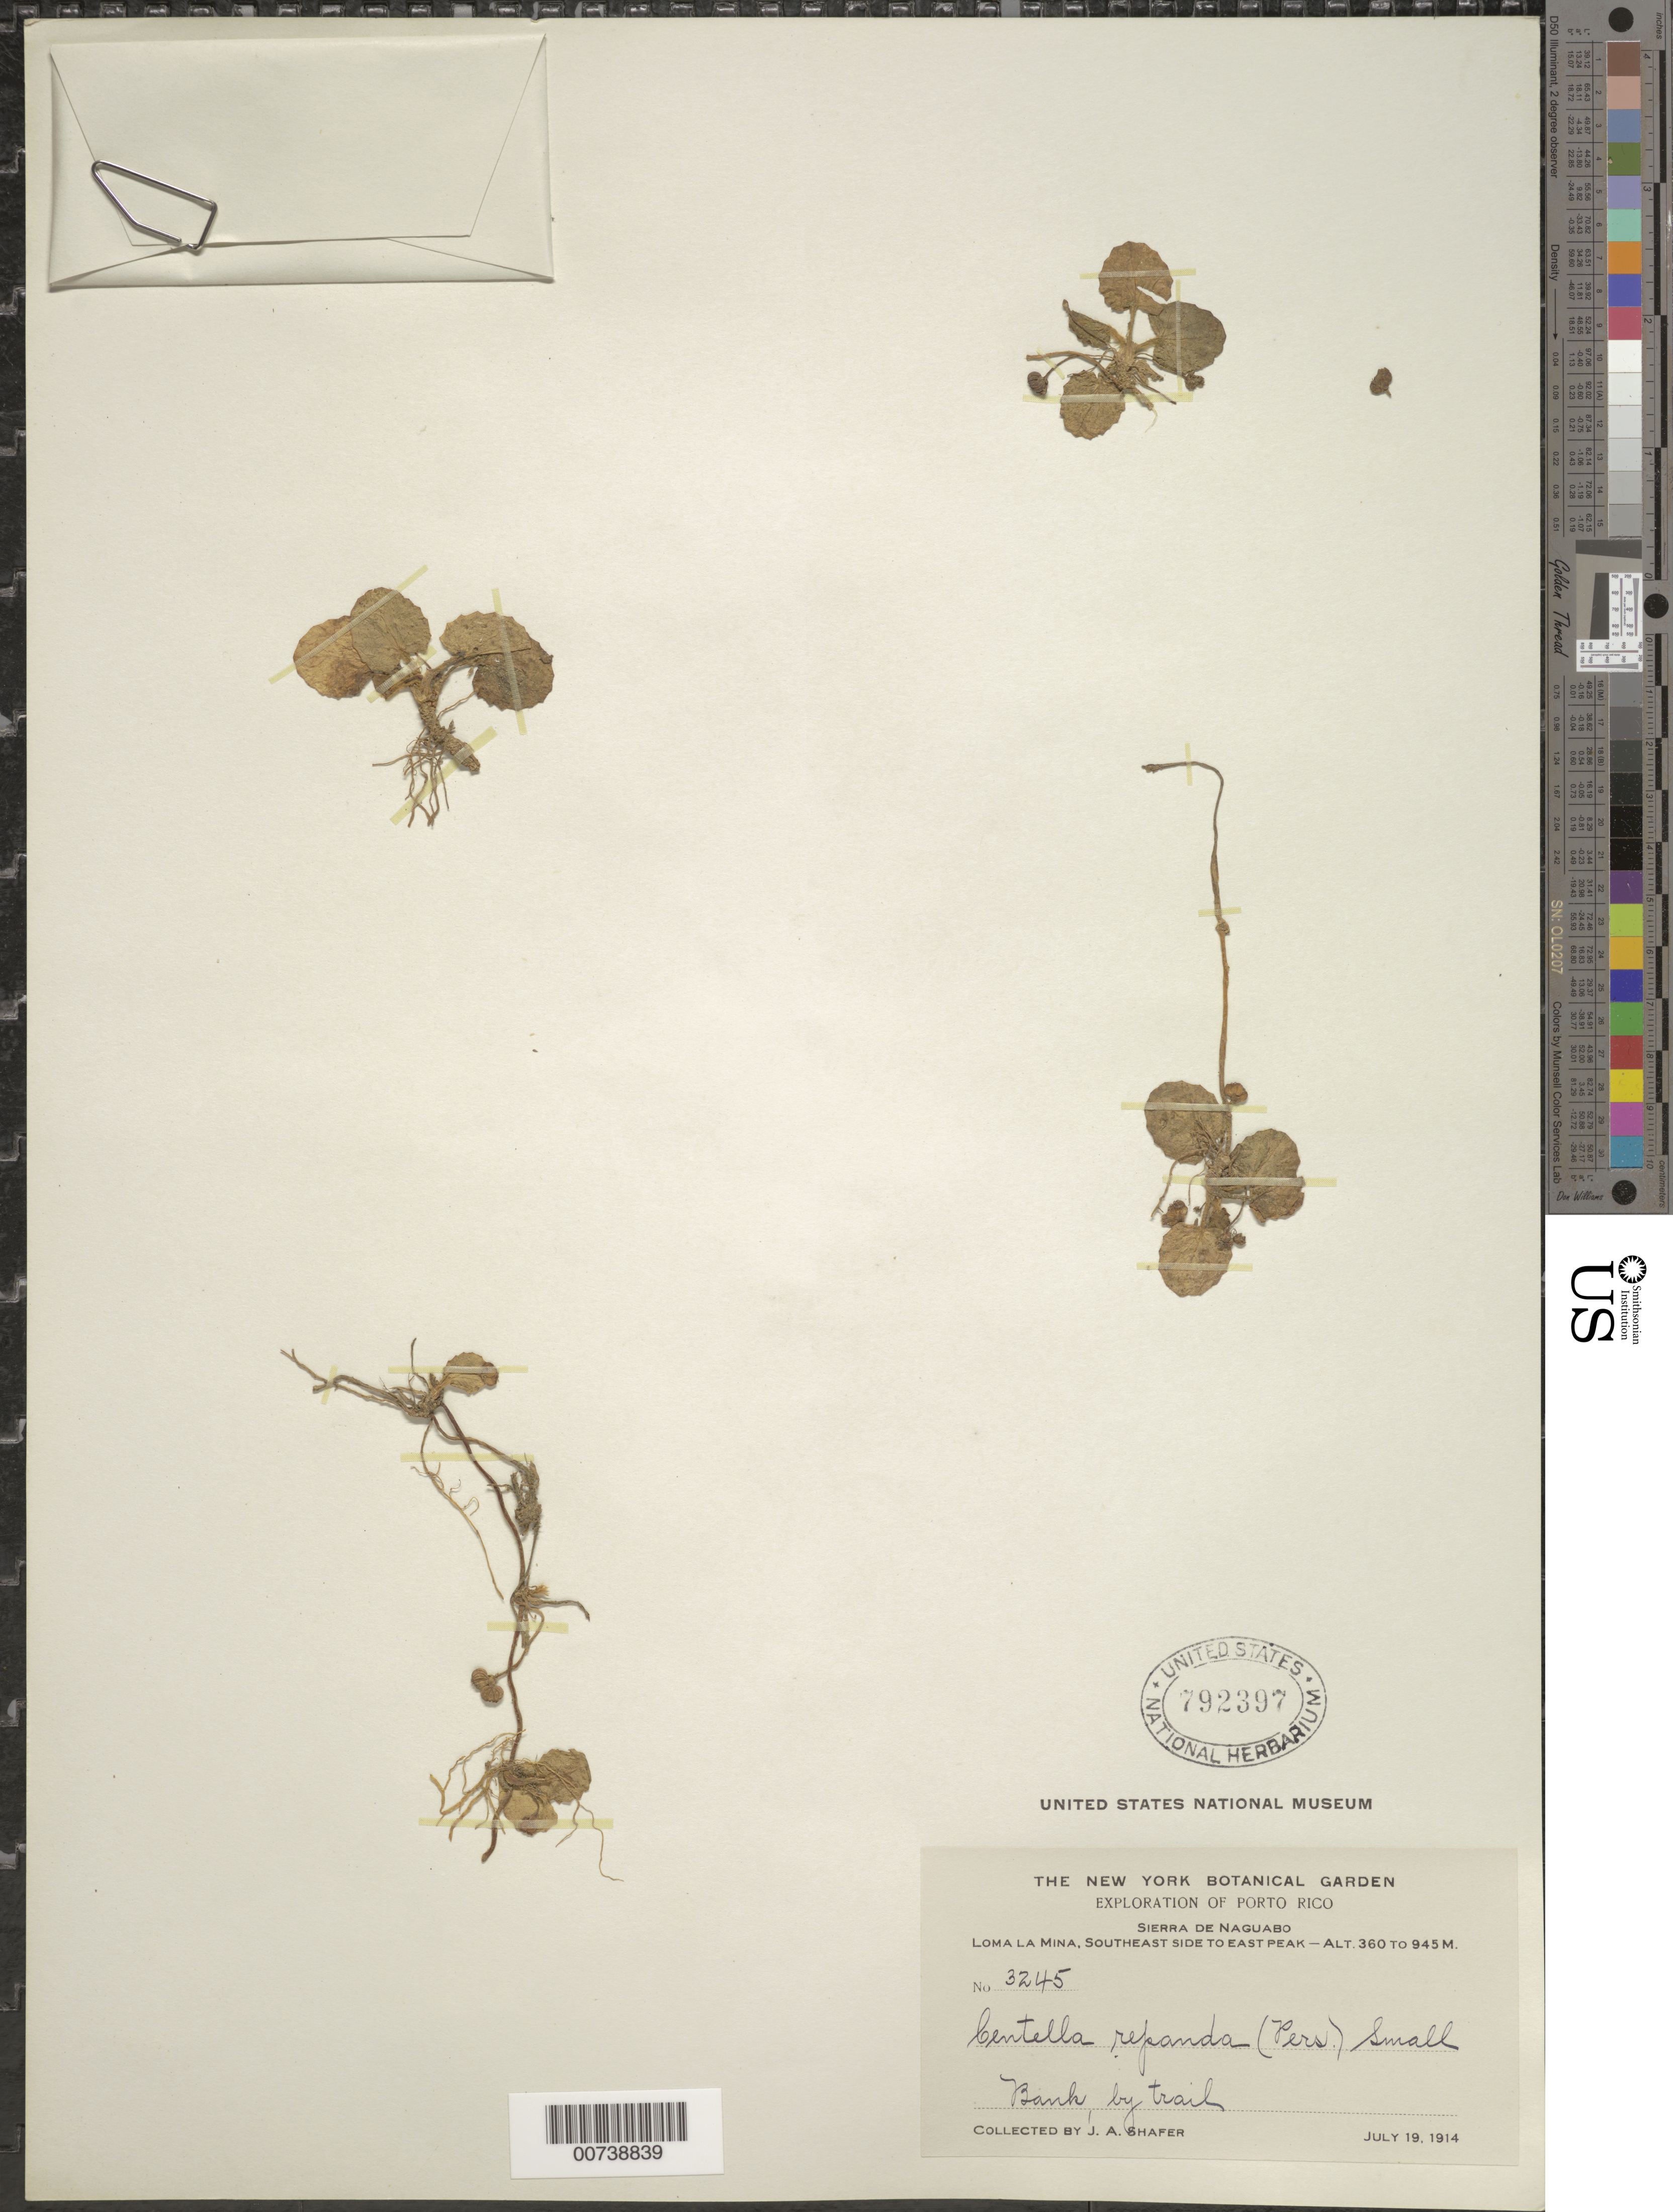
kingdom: Plantae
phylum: Tracheophyta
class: Magnoliopsida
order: Apiales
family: Apiaceae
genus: Centella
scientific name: Centella asiatica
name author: (L.) Urb.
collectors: J. A. Shafer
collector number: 3245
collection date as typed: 19 Jul 1914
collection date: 1914-07-19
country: Puerto Rico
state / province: Naguabo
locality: Sierra de Naguabo, Loma La Mina, southeast side to East Peak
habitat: Bank by trail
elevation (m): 360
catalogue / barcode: US 792397